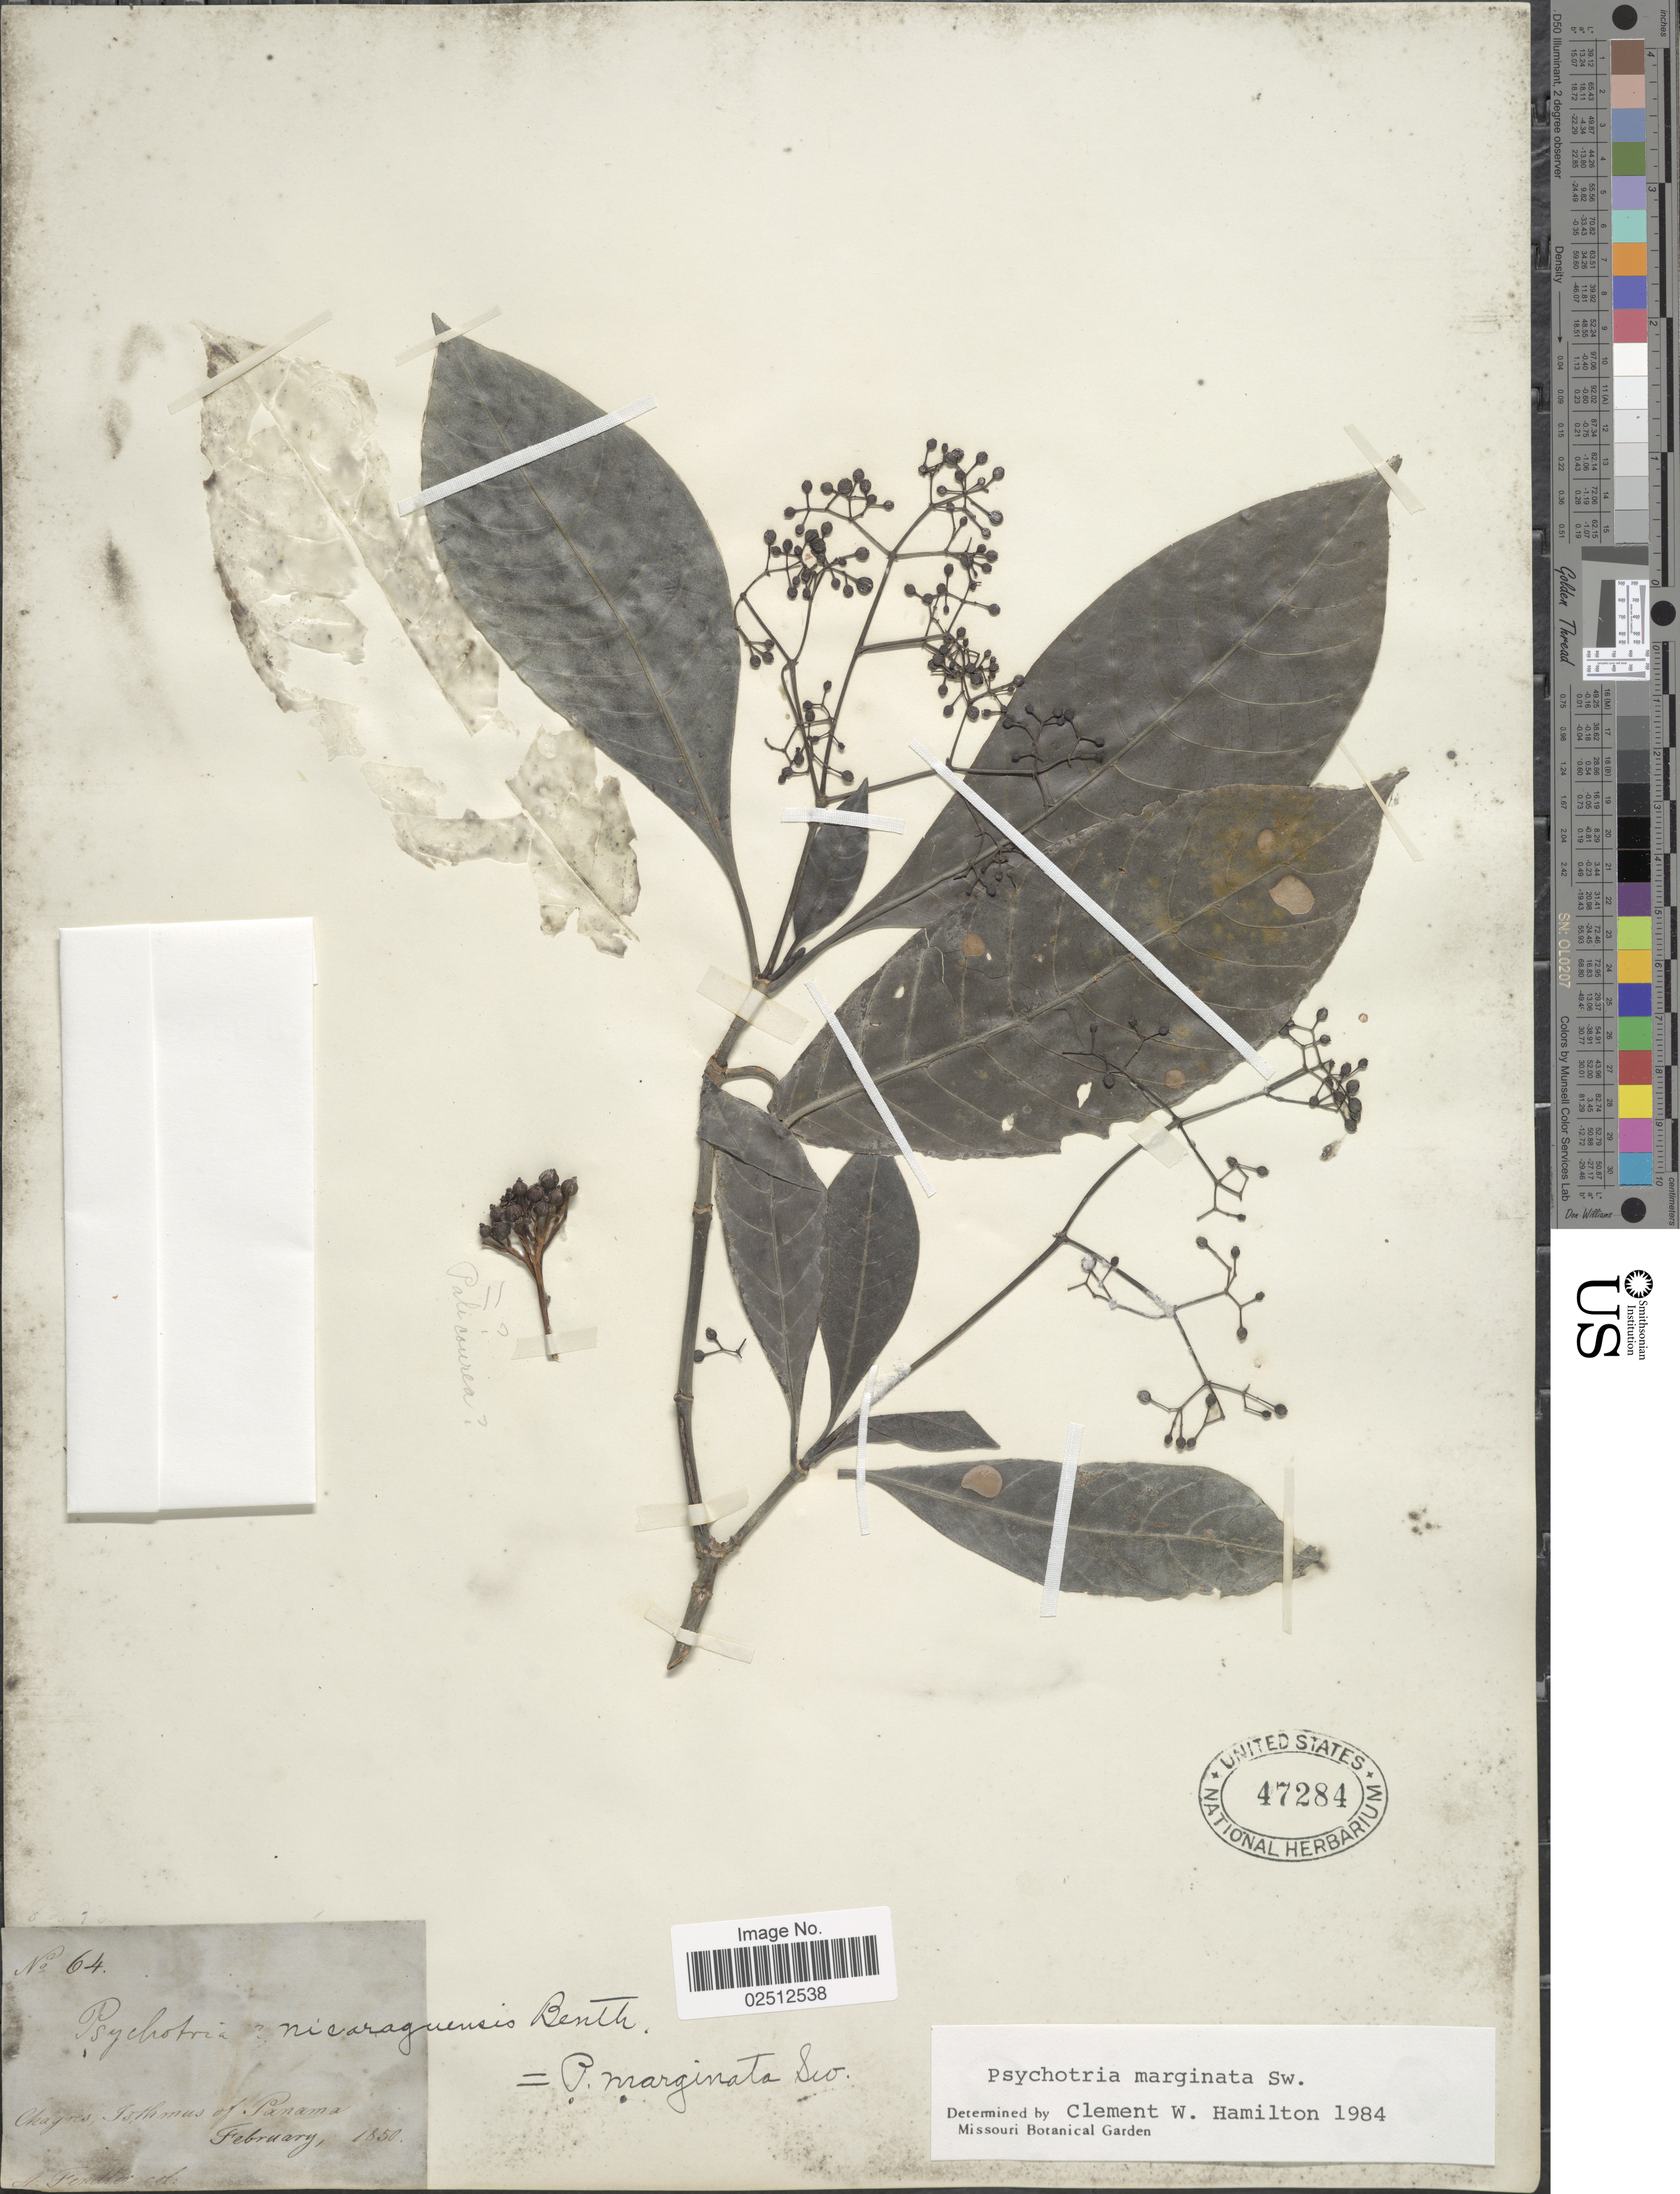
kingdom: Plantae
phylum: Tracheophyta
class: Magnoliopsida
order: Gentianales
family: Rubiaceae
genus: Psychotria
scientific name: Psychotria marginata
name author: Sw.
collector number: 64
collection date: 1850-02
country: Panama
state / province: Panamá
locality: Chagres, Isthmus of Panama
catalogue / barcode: US 47284